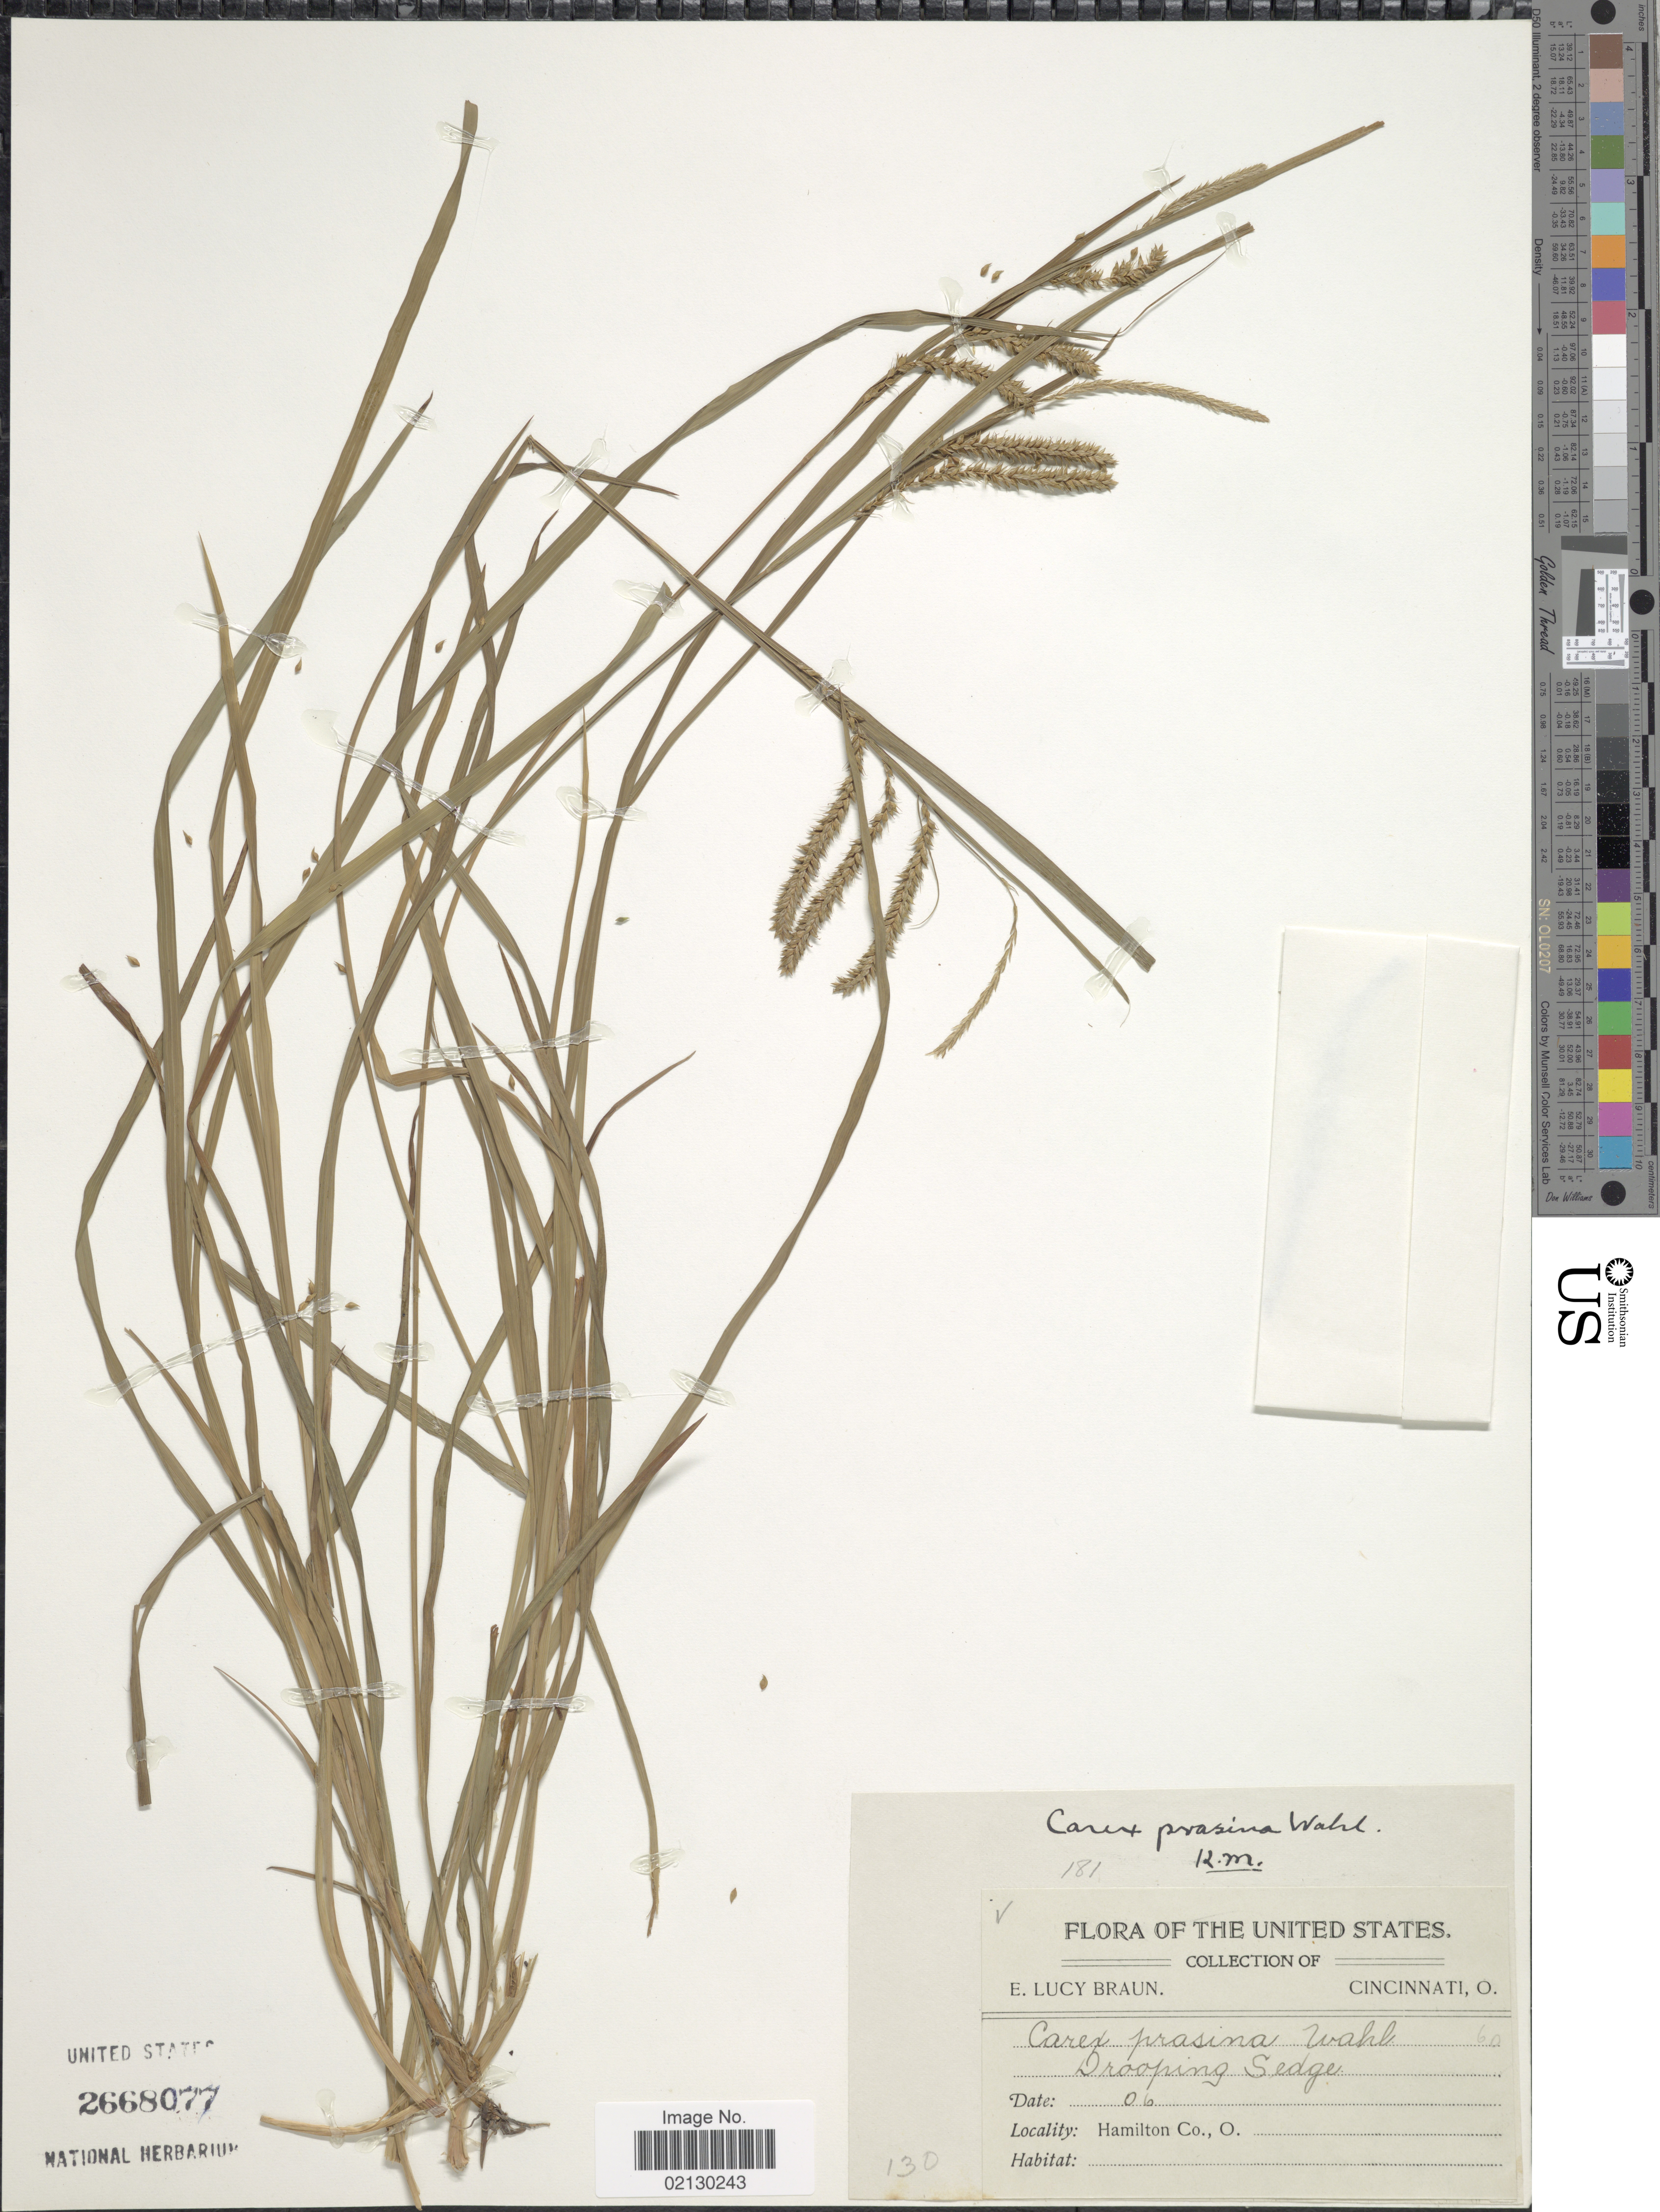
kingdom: Plantae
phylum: Tracheophyta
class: Liliopsida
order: Poales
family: Cyperaceae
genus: Carex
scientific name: Carex prasina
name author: Wahlenb.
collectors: E. L. Braun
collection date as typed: Transcribed d/m/y: //6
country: United States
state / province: Ohio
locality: Drooping Sedge, Hamilton Co., O.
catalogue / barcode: US 2668077